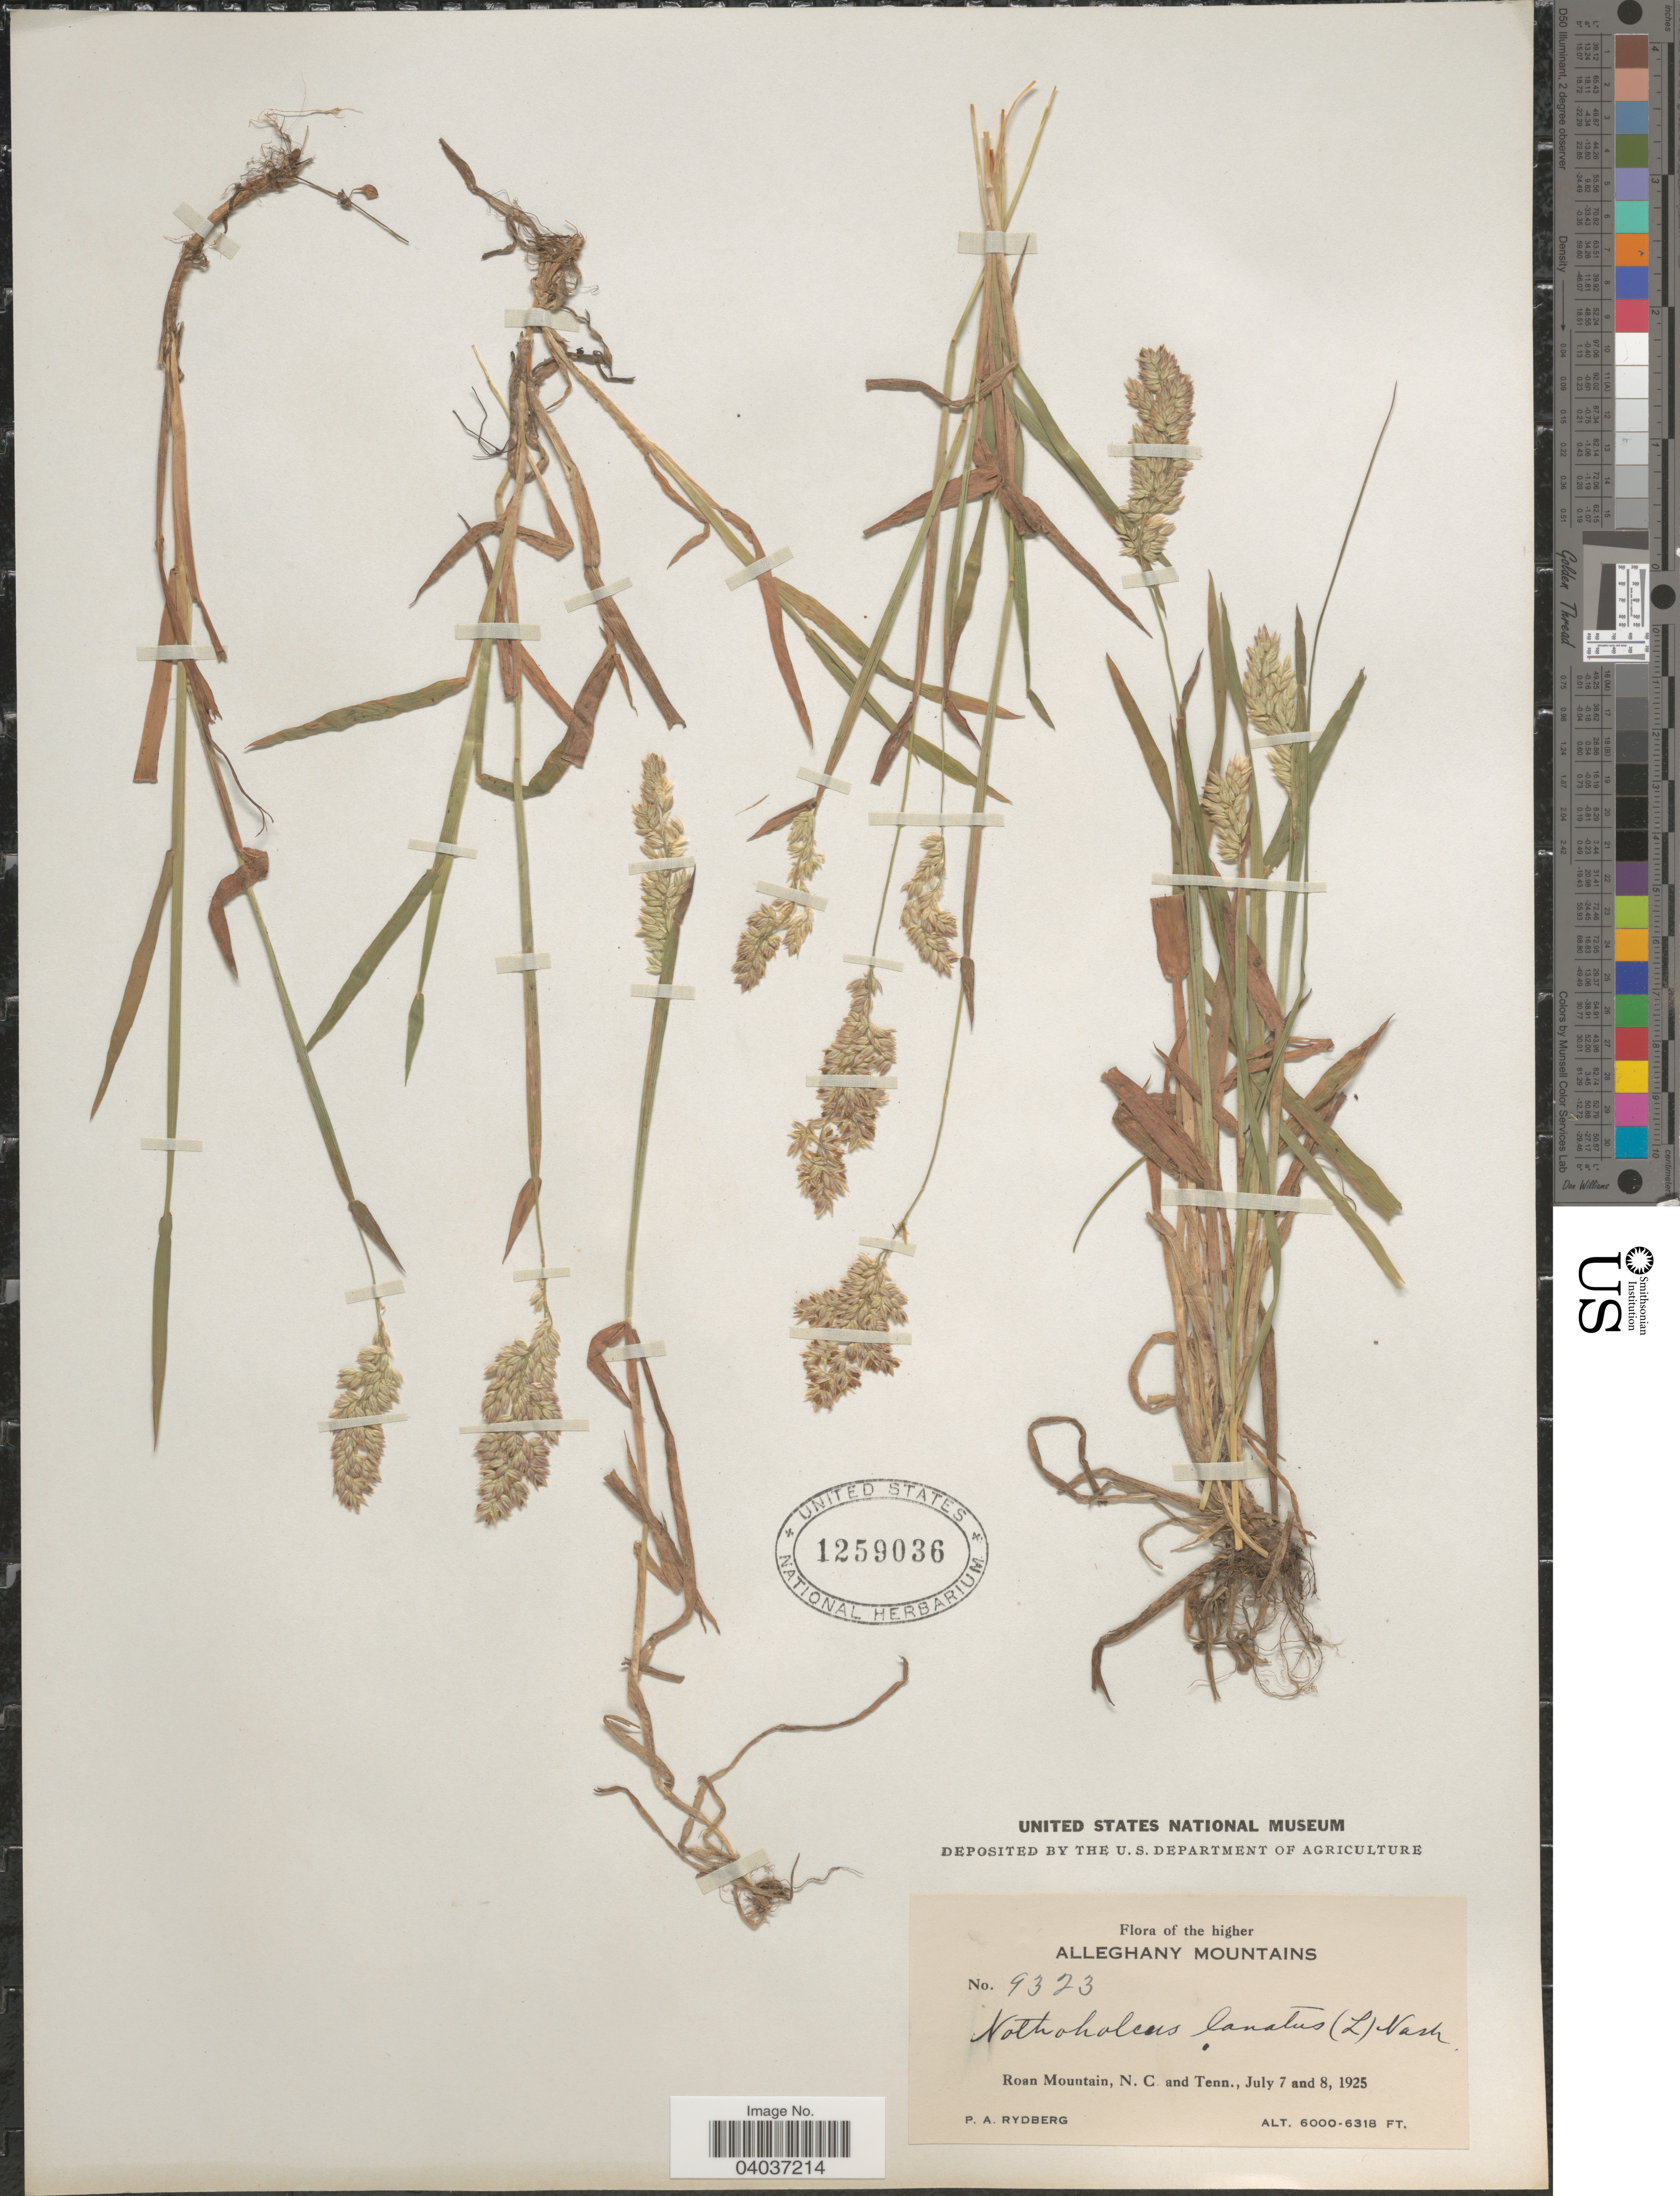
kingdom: Plantae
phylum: Tracheophyta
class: Liliopsida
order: Poales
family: Poaceae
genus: Holcus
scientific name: Holcus lanatus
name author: L.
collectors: P. A. Rydberg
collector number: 9323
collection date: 1925-07-07/1925-07-08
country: United States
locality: The higher Alleghany Mountains. Roan Mountain, N.C. and Tenn.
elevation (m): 1829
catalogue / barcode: US 1259036